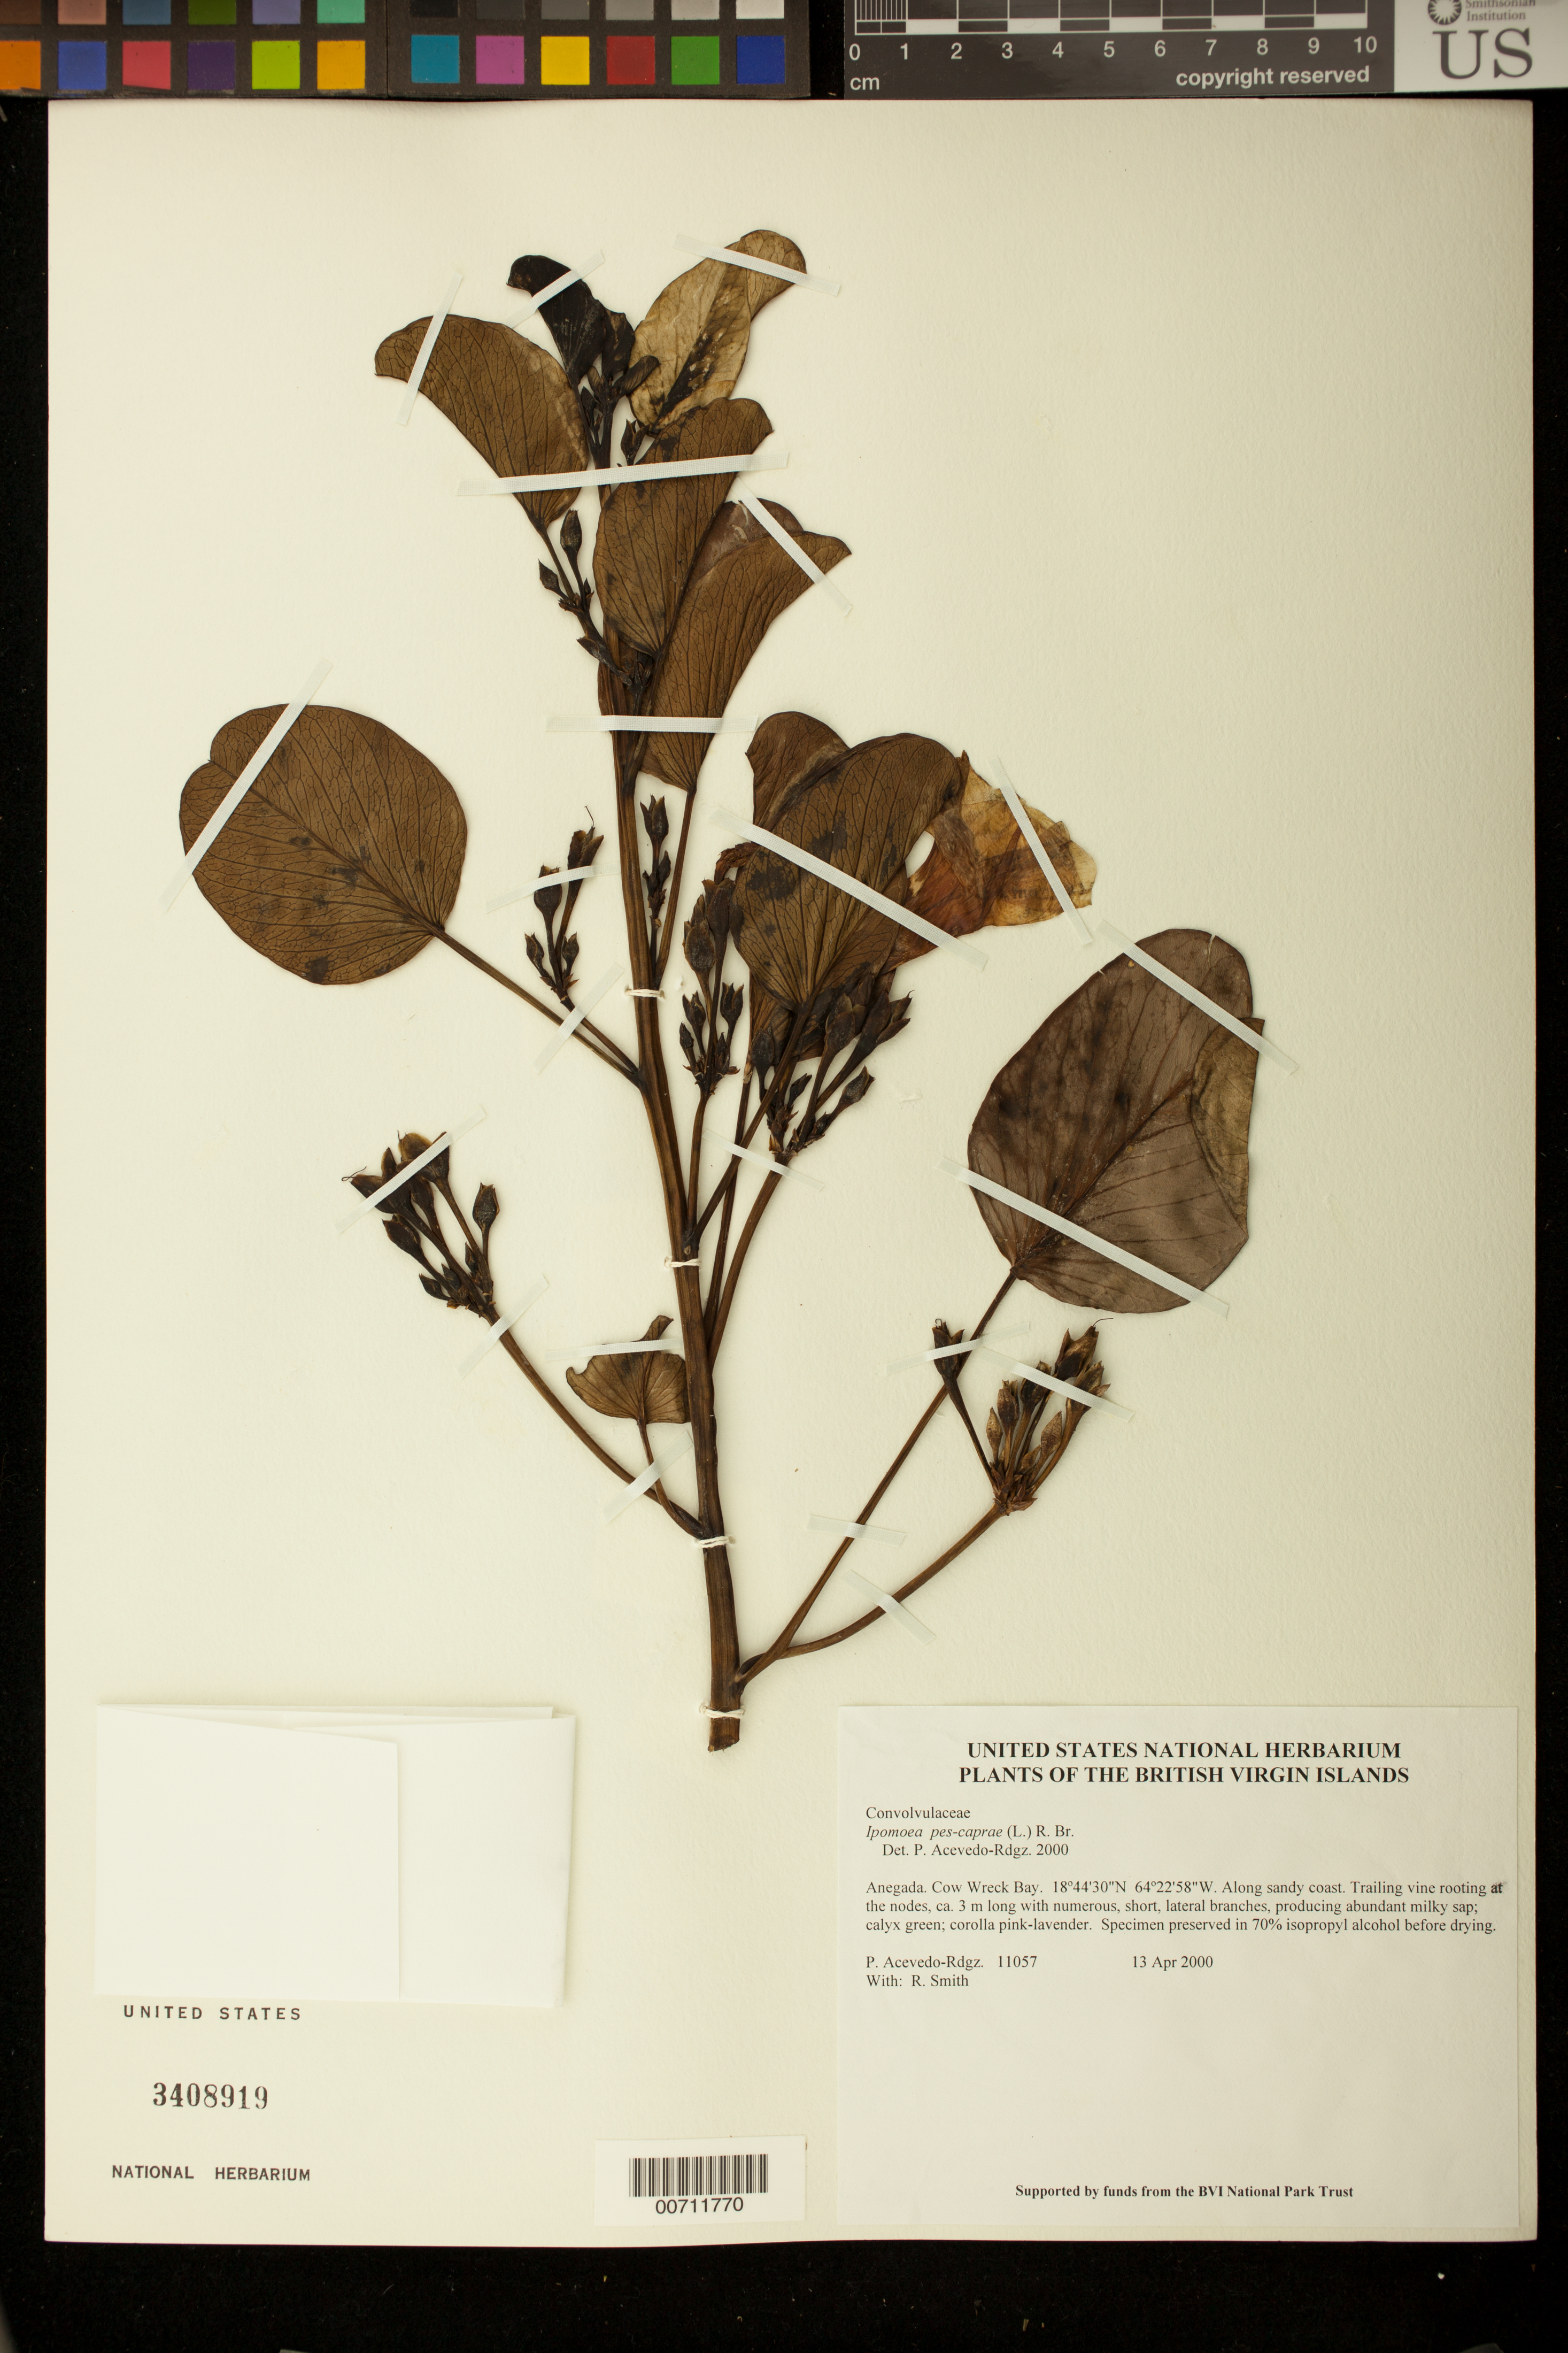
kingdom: Plantae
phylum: Tracheophyta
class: Magnoliopsida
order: Solanales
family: Convolvulaceae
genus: Ipomoea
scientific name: Ipomoea pes-caprae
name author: (L.) R. Br.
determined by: Acevedo-Rodríguez, P., (BOT), Smithsonian Institution - National Museum of Natural History (UNITED STATES)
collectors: P. Acevedo-Rodr. & R. Smith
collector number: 11057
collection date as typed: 13 Apr 2000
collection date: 2000-04-13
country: British Virgin Islands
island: Anegada I.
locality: Cow Wreck Bay.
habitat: Along sandy coast.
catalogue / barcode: US 3408919